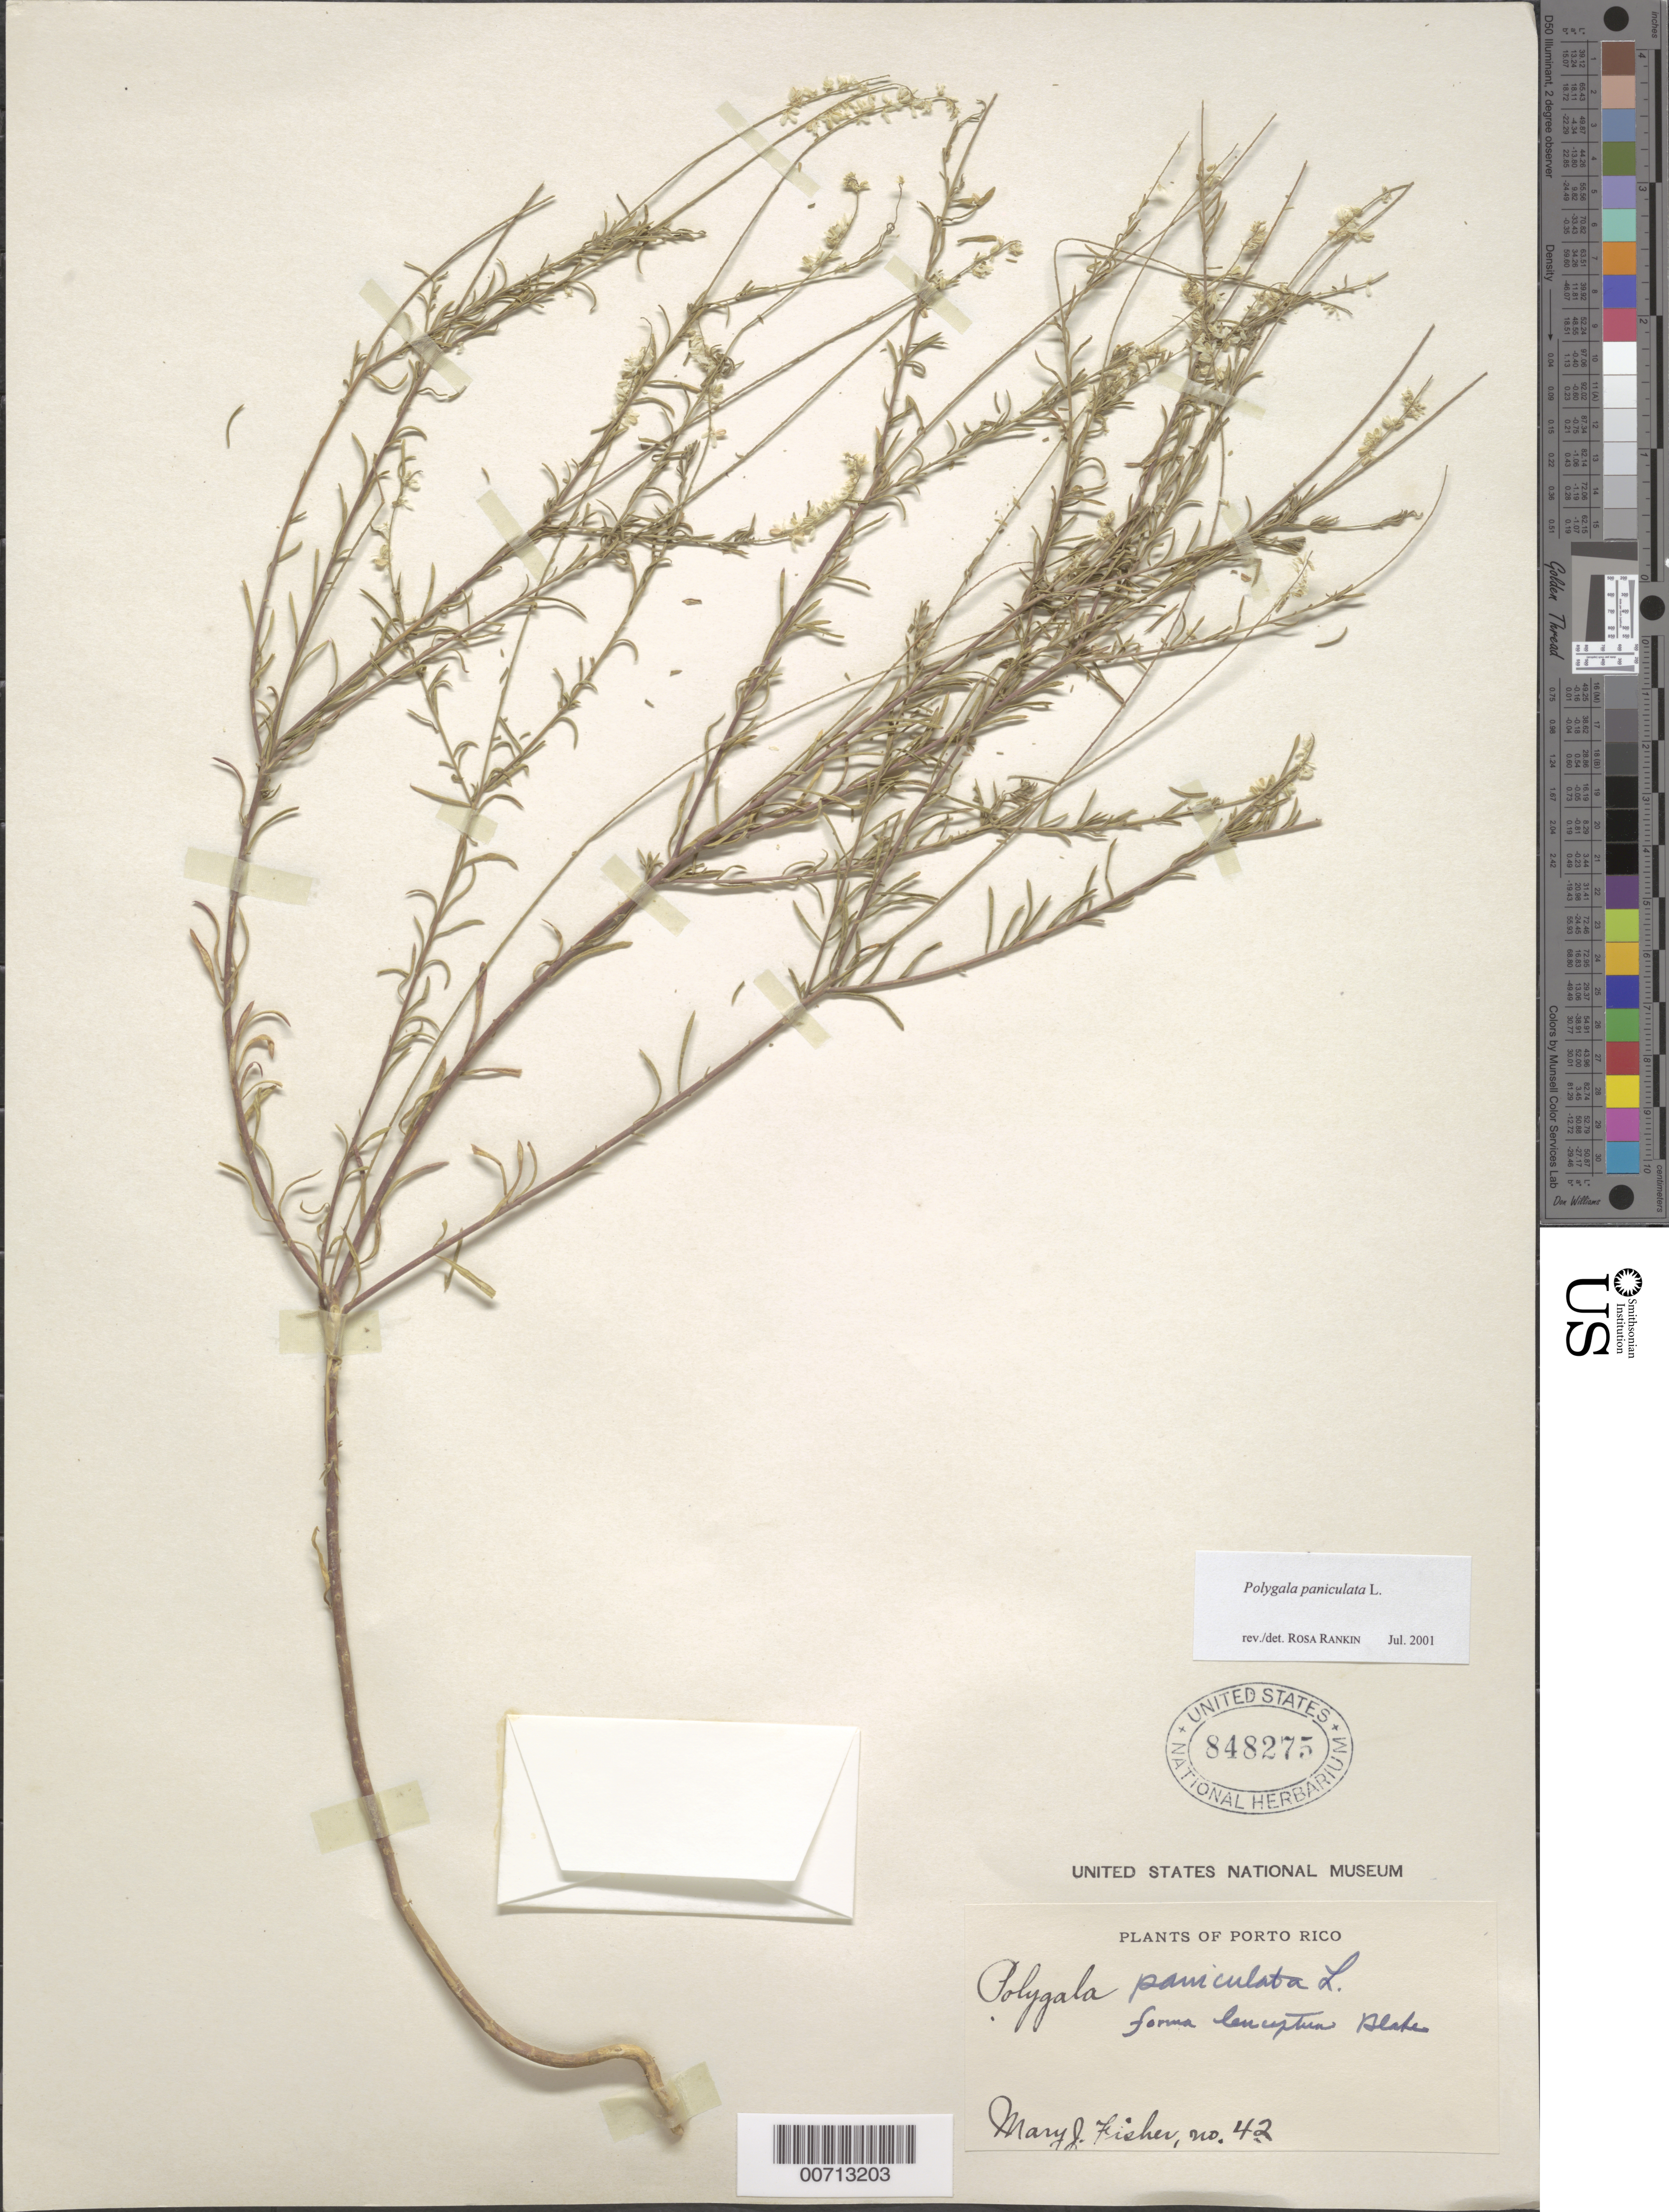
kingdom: Plantae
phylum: Tracheophyta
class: Magnoliopsida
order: Fabales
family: Polygalaceae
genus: Polygala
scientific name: Polygala paniculata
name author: L.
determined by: Rankin Rodriguez, Rosa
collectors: M. J. Fisher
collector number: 42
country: Puerto Rico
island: Greater Antilles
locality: Sierra de Naguabo ad Rio Blanco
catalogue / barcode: US 848275